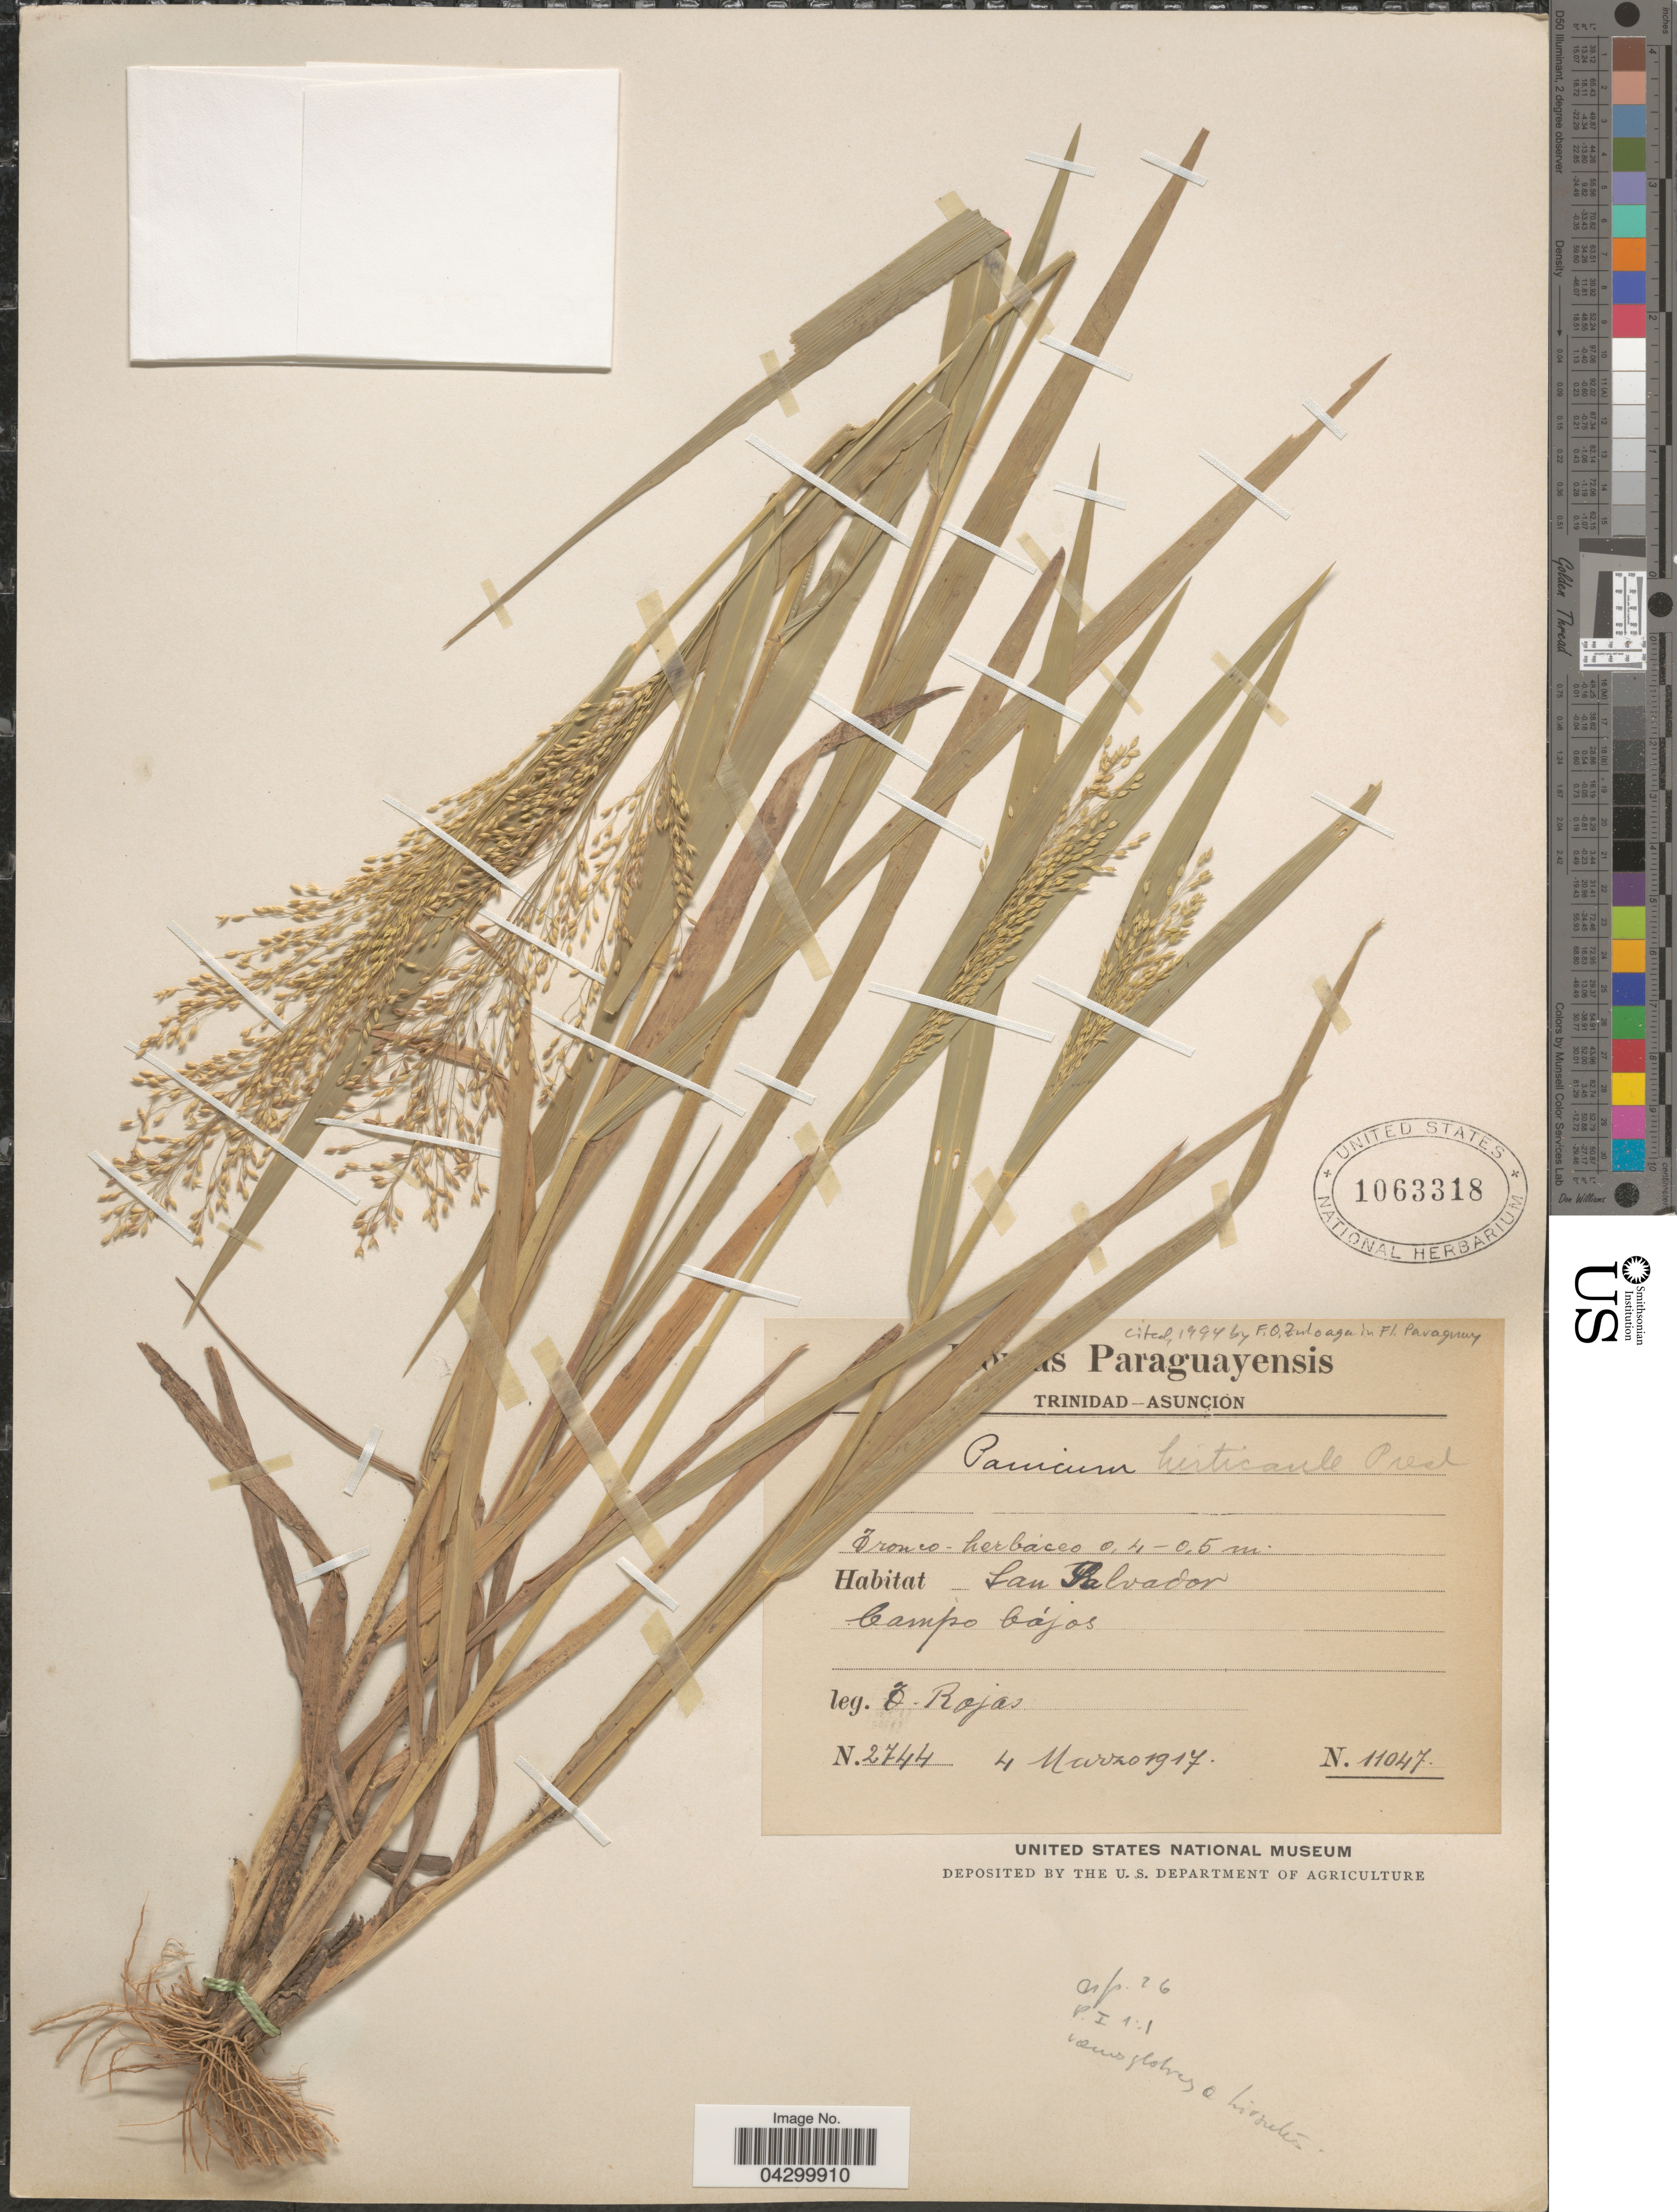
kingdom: Plantae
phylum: Tracheophyta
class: Liliopsida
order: Poales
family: Poaceae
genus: Panicum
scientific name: Panicum hirticaule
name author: J. Presl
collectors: E. Rojas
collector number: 2744/11047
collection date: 1917-03-04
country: Paraguay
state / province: Asuncion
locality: Trinidad. San Salvador. Campo bájos.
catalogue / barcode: US 1063318